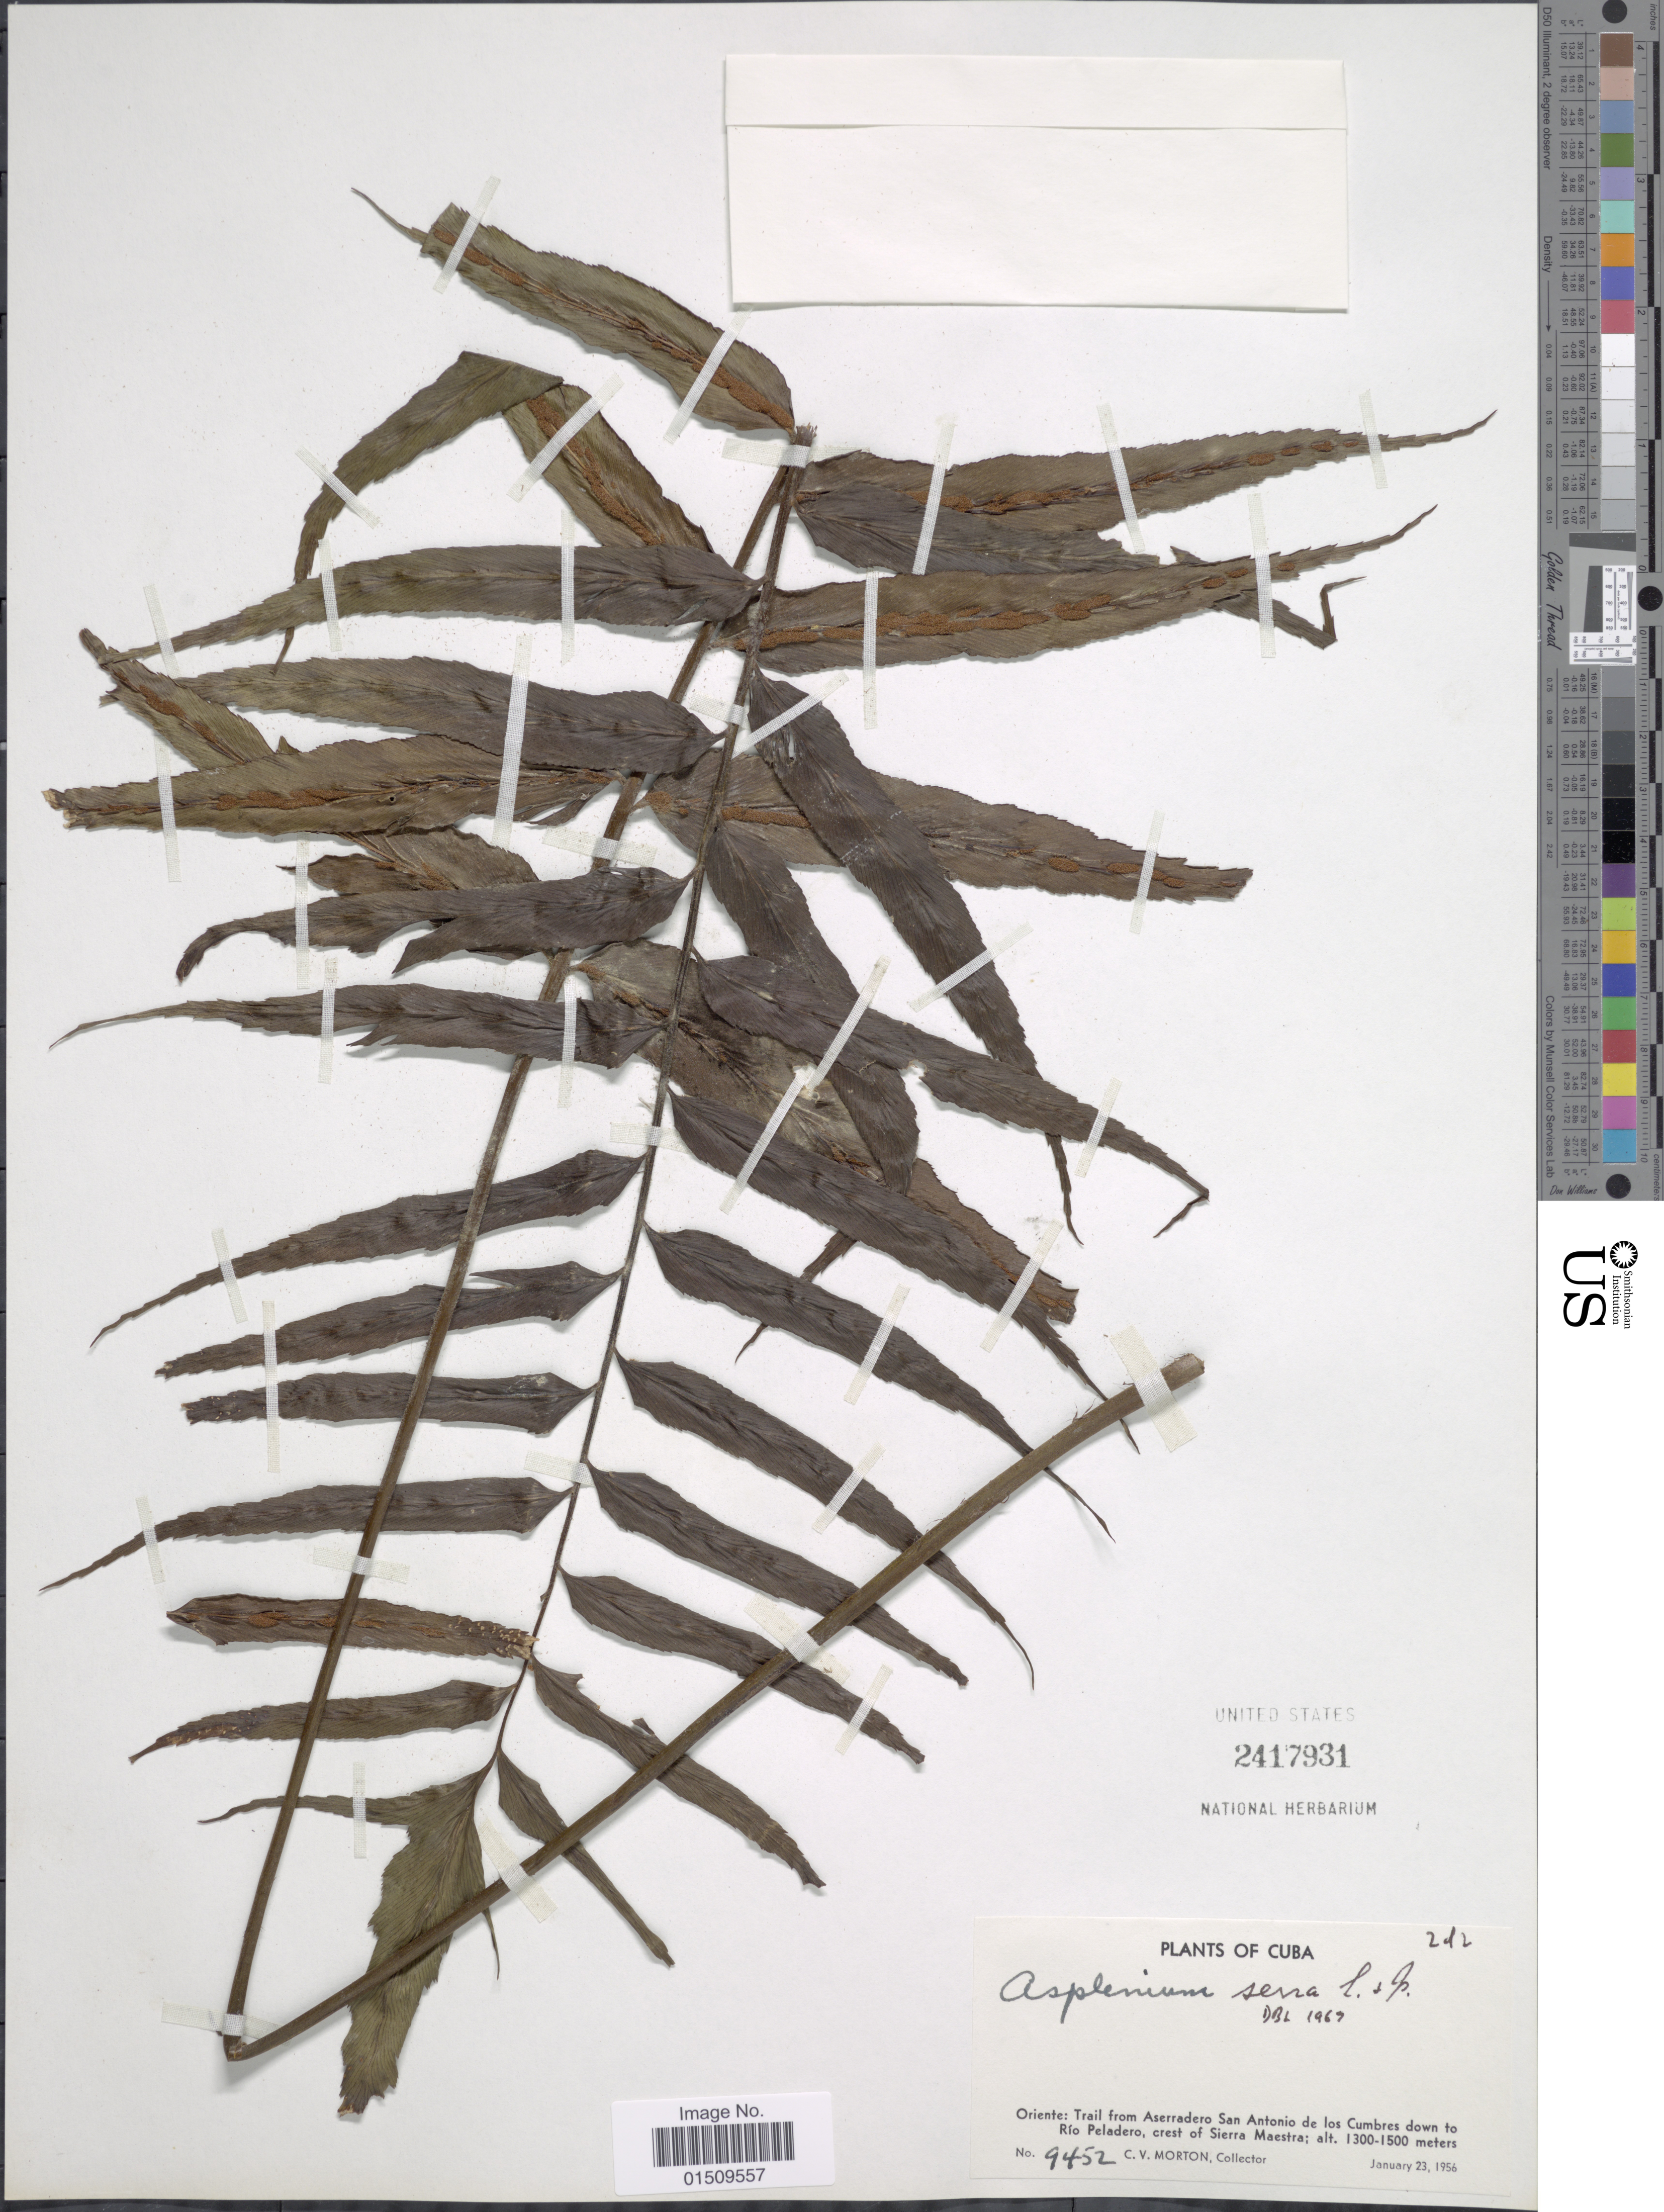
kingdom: Plantae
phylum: Tracheophyta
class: Polypodiopsida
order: Polypodiales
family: Aspleniaceae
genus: Asplenium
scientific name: Asplenium serra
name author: Langsd. & Fisch.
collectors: C. V. Morton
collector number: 9452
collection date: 1956-01-23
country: Cuba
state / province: Oriente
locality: Cuba, trail from Aserradero San Antonio de los Cumbres down to Rio Peladero, crest of Sierra Maestra.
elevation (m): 1300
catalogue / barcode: US 2417931